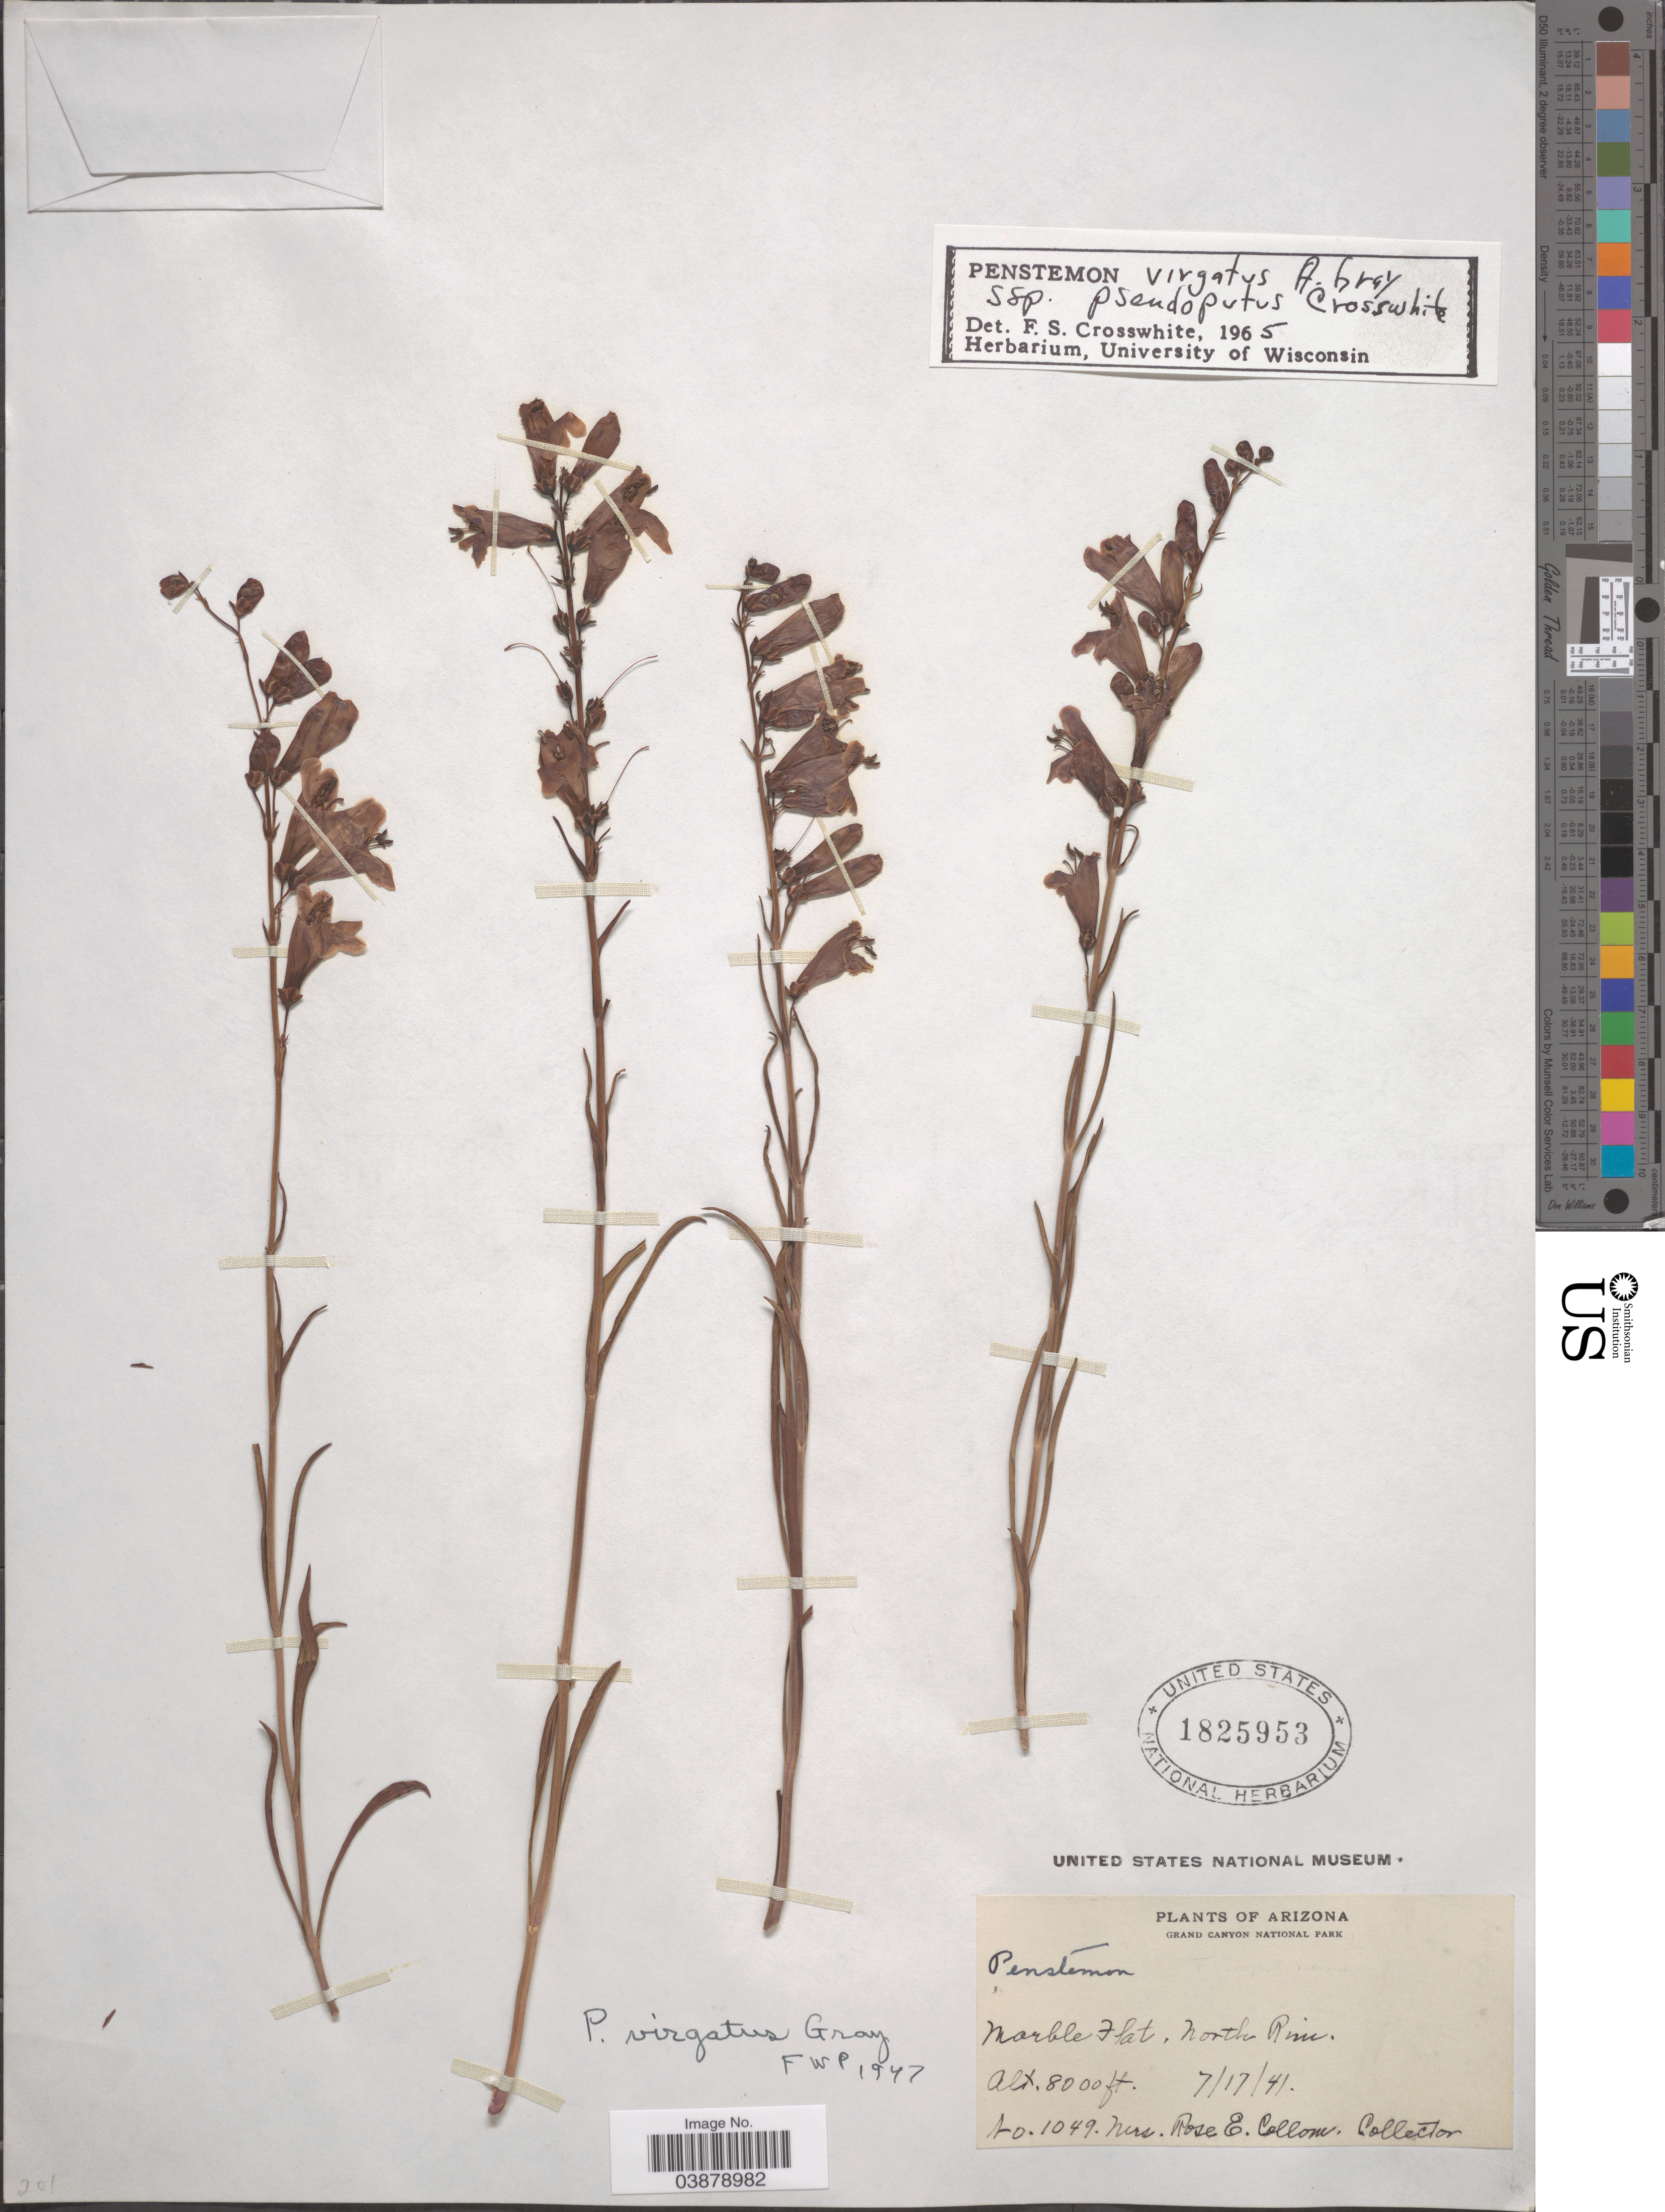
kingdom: Plantae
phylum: Tracheophyta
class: Magnoliopsida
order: Lamiales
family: Plantaginaceae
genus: Penstemon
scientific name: Penstemon virgatus subsp. pseudoputus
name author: Crosswh.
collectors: R. E. Collom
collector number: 1049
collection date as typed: Transcribed d/m/y: 17/7/41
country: United States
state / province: Arizona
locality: Grand Canyon National Park. Marble Flat. North Rim.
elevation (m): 2438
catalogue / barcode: US 1825953